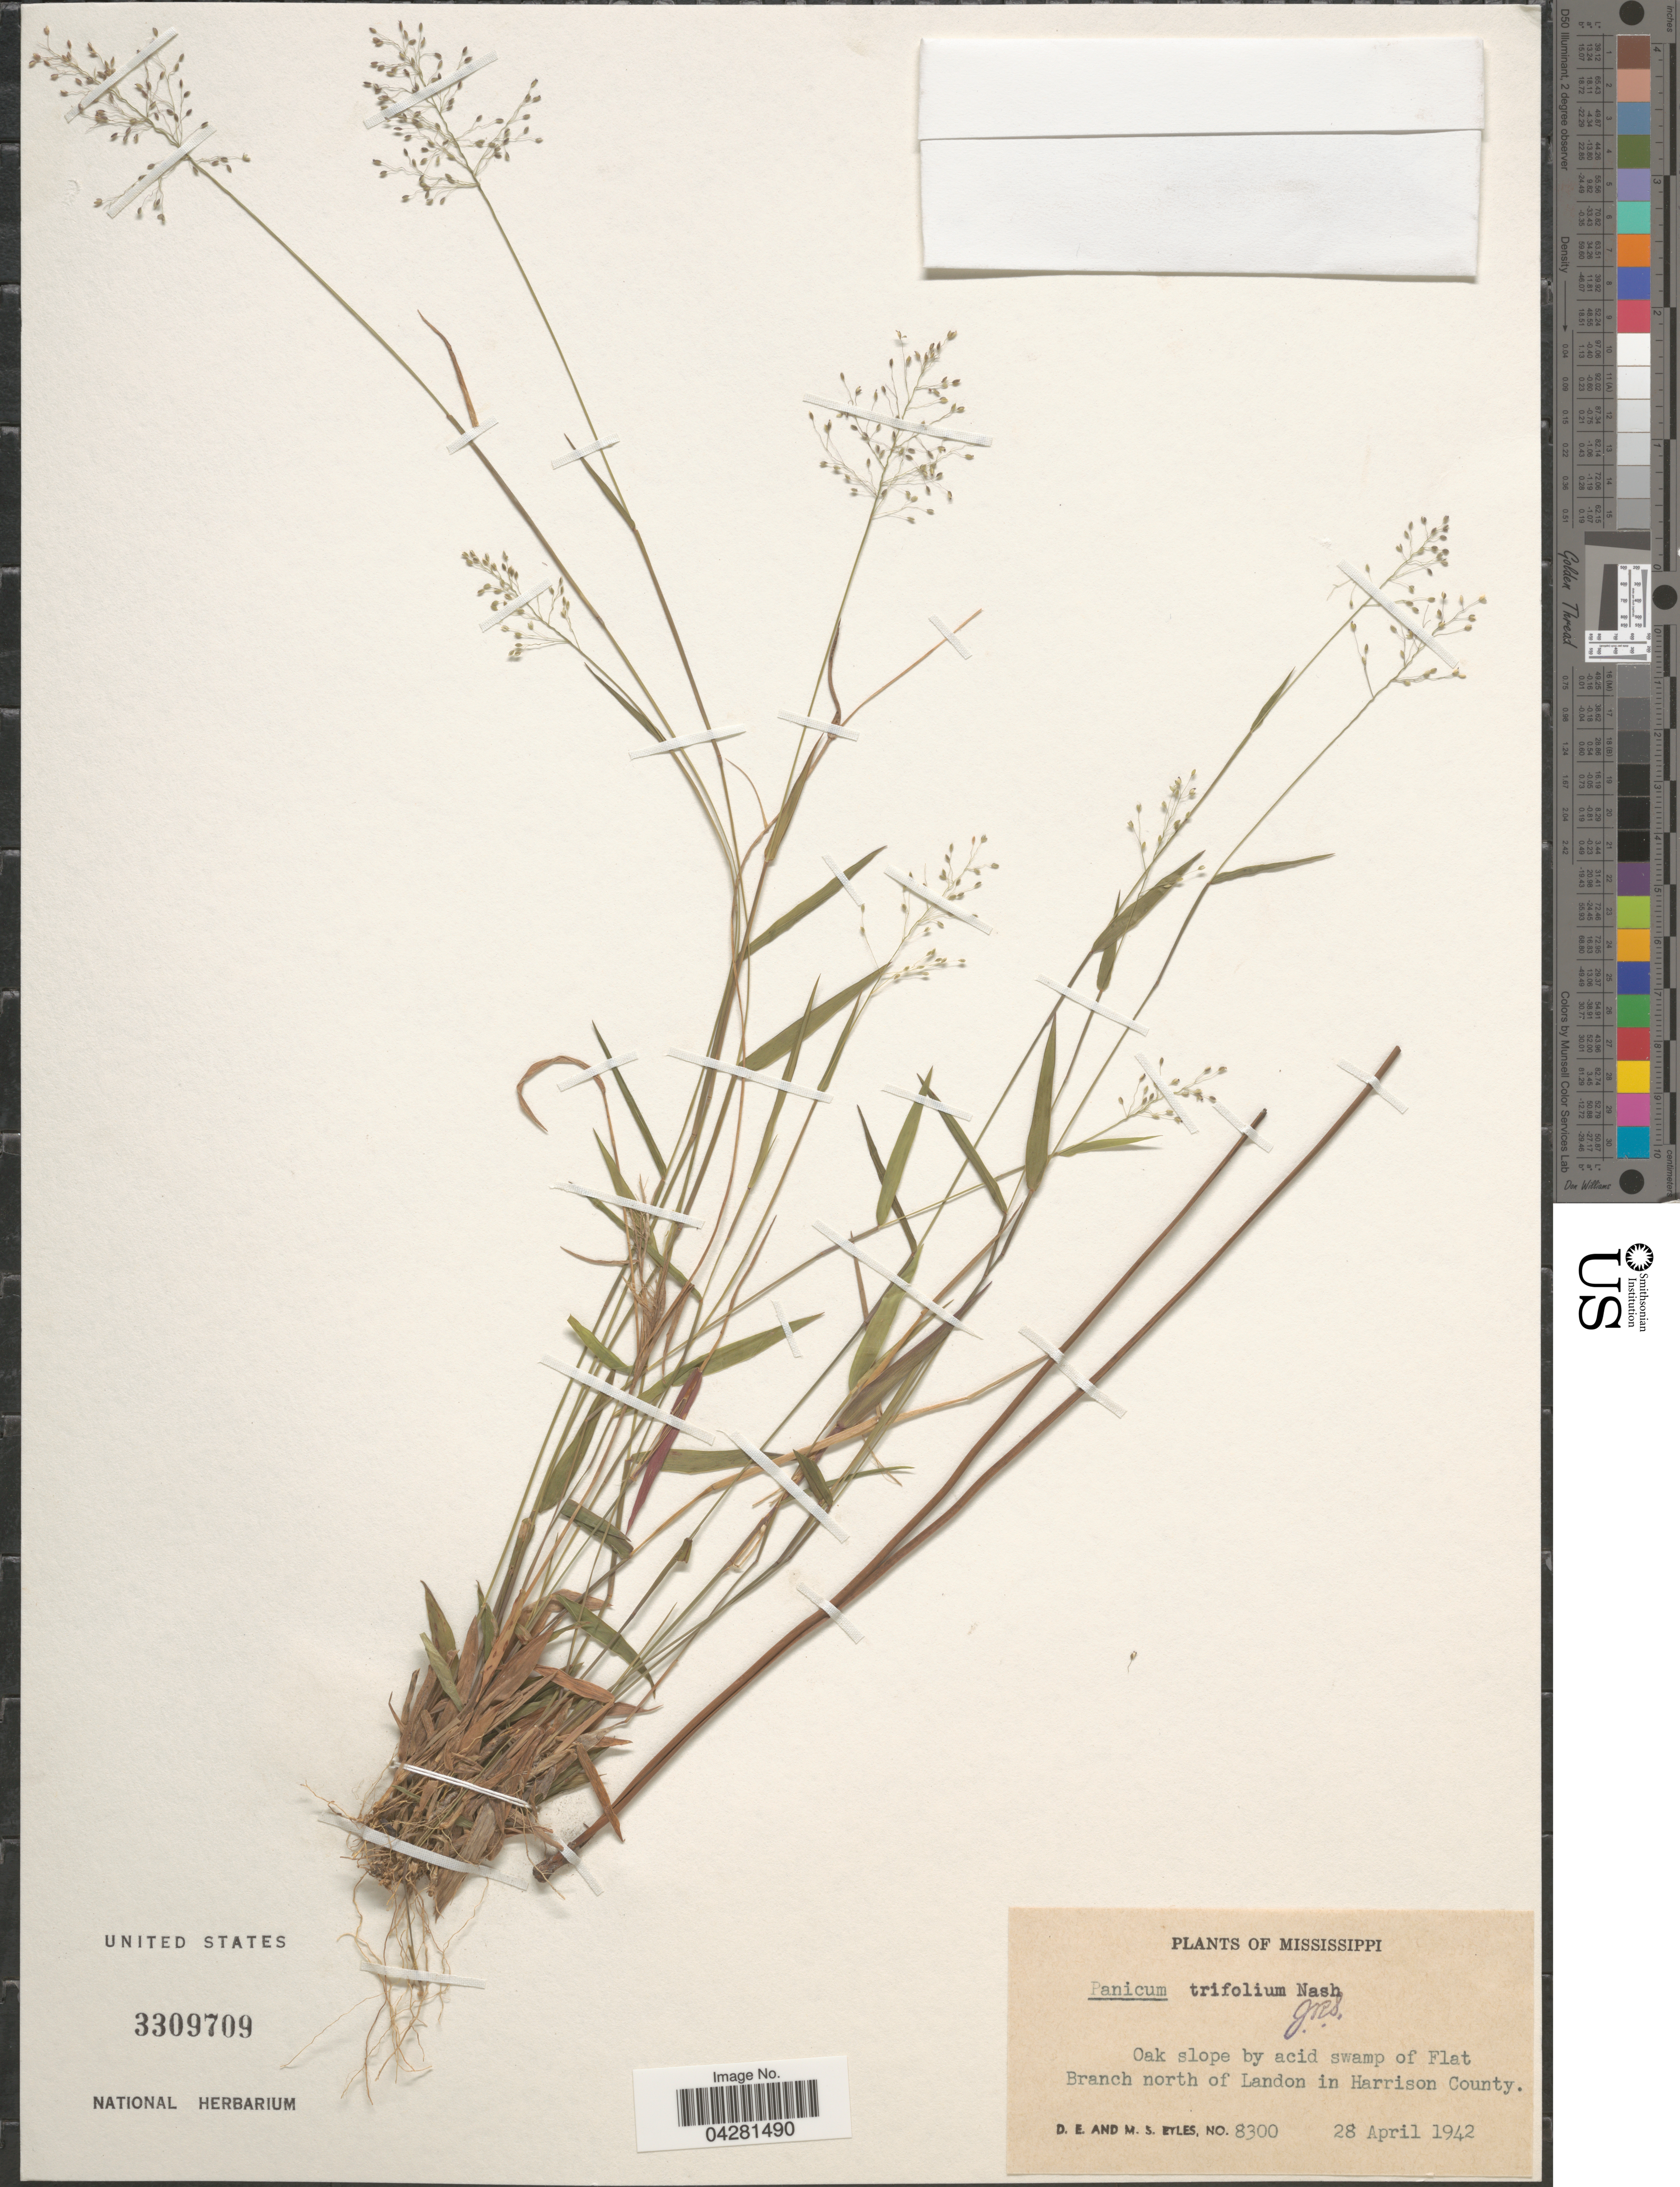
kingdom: Plantae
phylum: Tracheophyta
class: Liliopsida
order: Poales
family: Poaceae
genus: Dichanthelium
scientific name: Dichanthelium dichotomum var. unciphyllum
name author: (Trin.) Davidse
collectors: D. Eyles & M. Eyles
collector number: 8300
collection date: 1942-04-28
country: United States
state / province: Mississippi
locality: Oak slope by acid swamp of Flat Branch north of Landon in Harrison County.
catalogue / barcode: US 3309709